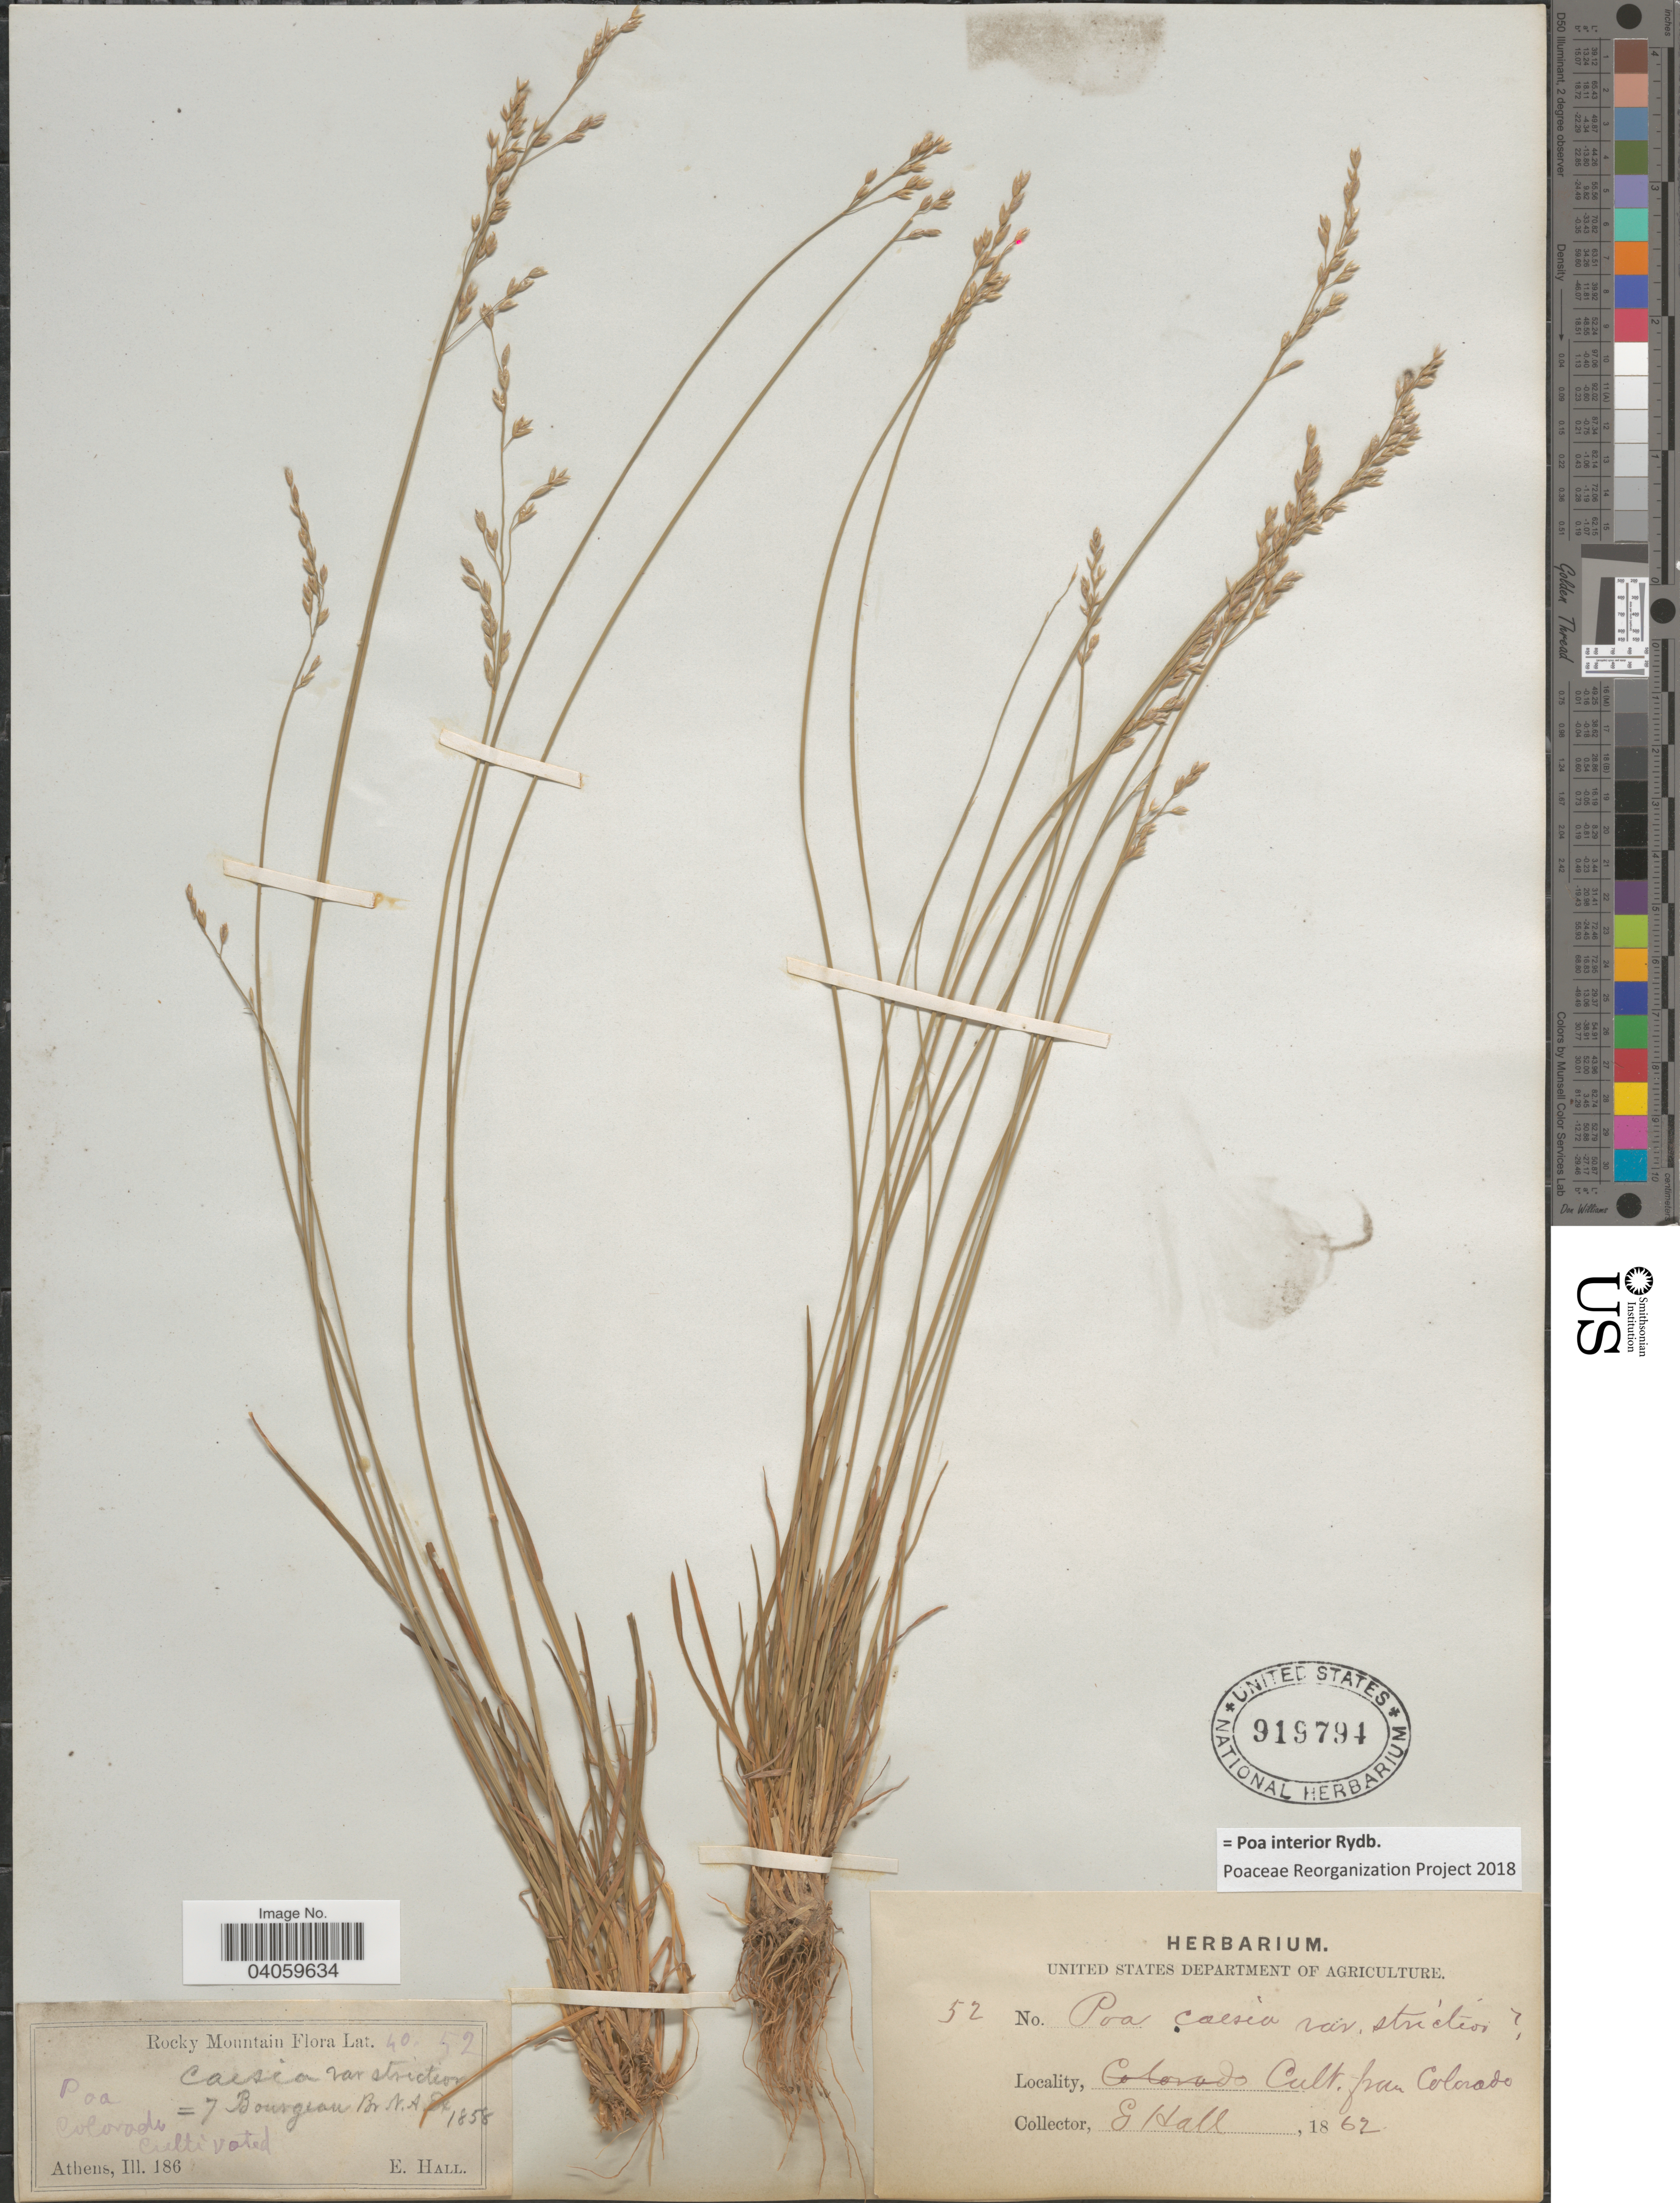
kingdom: Plantae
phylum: Tracheophyta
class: Liliopsida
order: Poales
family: Poaceae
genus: Poa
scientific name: Poa interior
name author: Rydb.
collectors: E. Hall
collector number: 52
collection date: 1862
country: United States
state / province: Colorado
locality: Rocky Mountain.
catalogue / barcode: US 919794